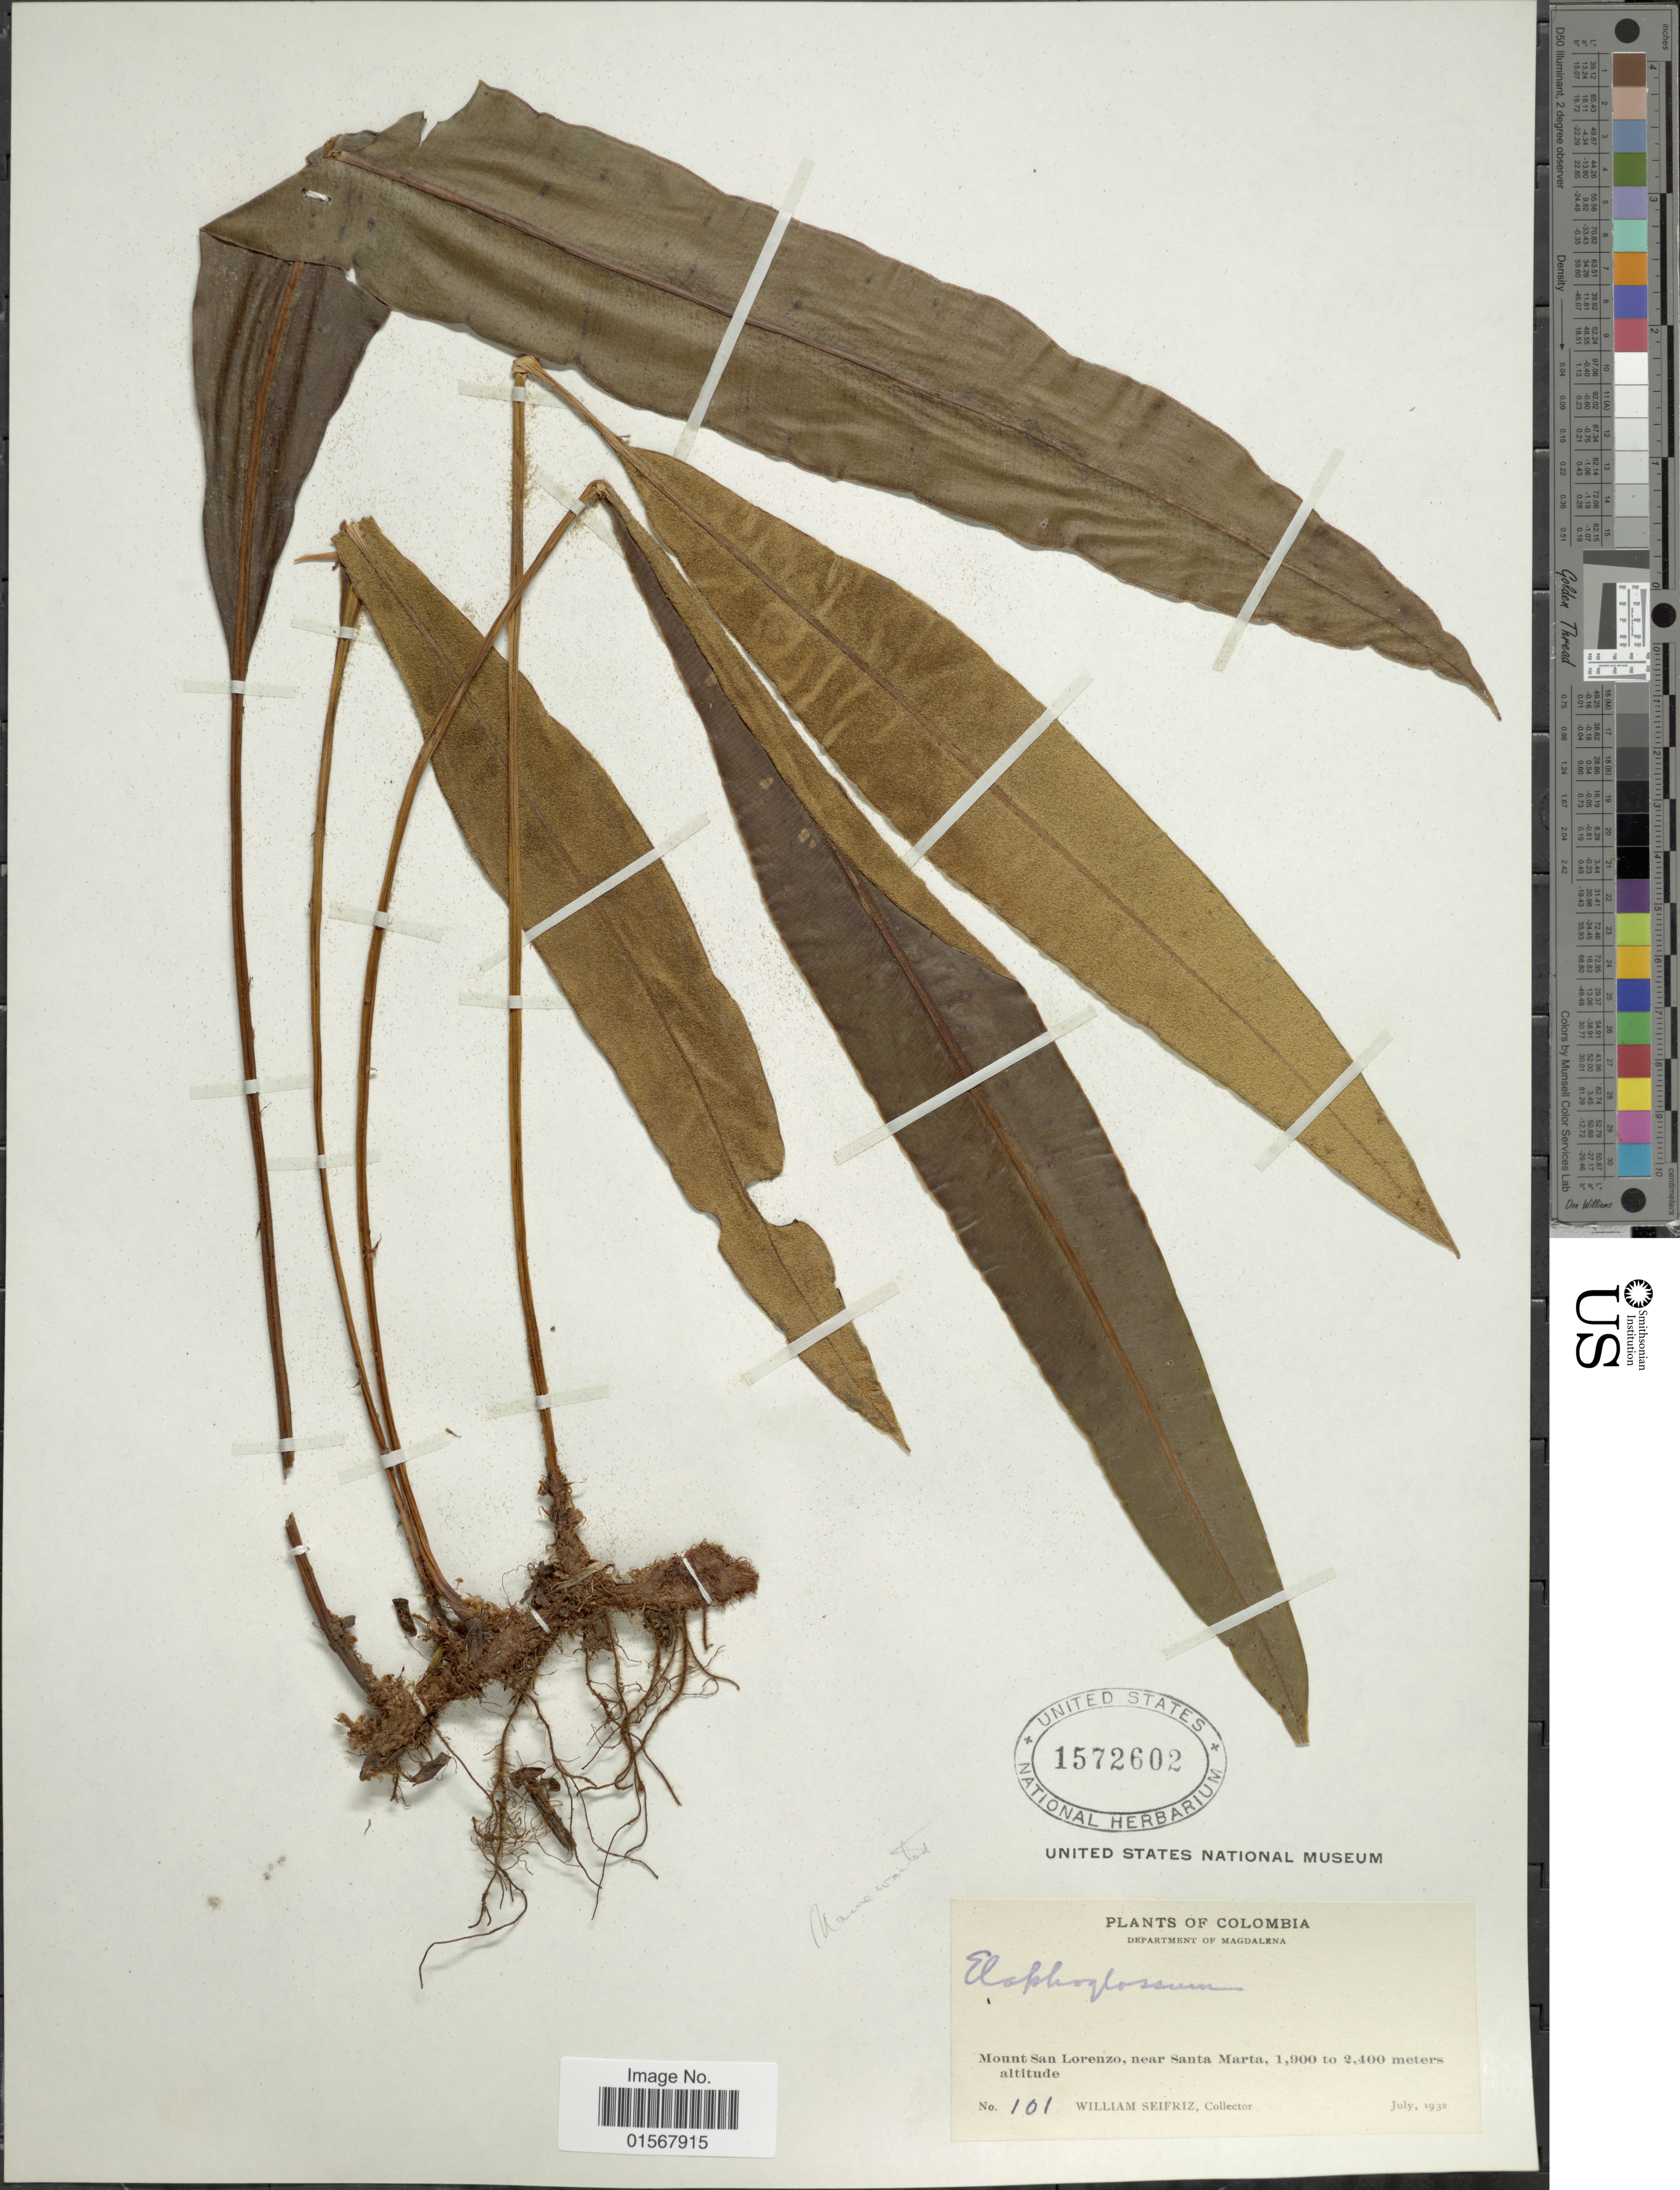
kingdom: Plantae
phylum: Tracheophyta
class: Polypodiopsida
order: Polypodiales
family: Dryopteridaceae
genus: Elaphoglossum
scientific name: Elaphoglossum sp.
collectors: W. Seifriz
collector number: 101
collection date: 1932-07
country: Colombia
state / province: Magdalena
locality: Department of Magdalena, Mount San Lorenzo, near Santa Marta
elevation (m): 1900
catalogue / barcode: US 1572602